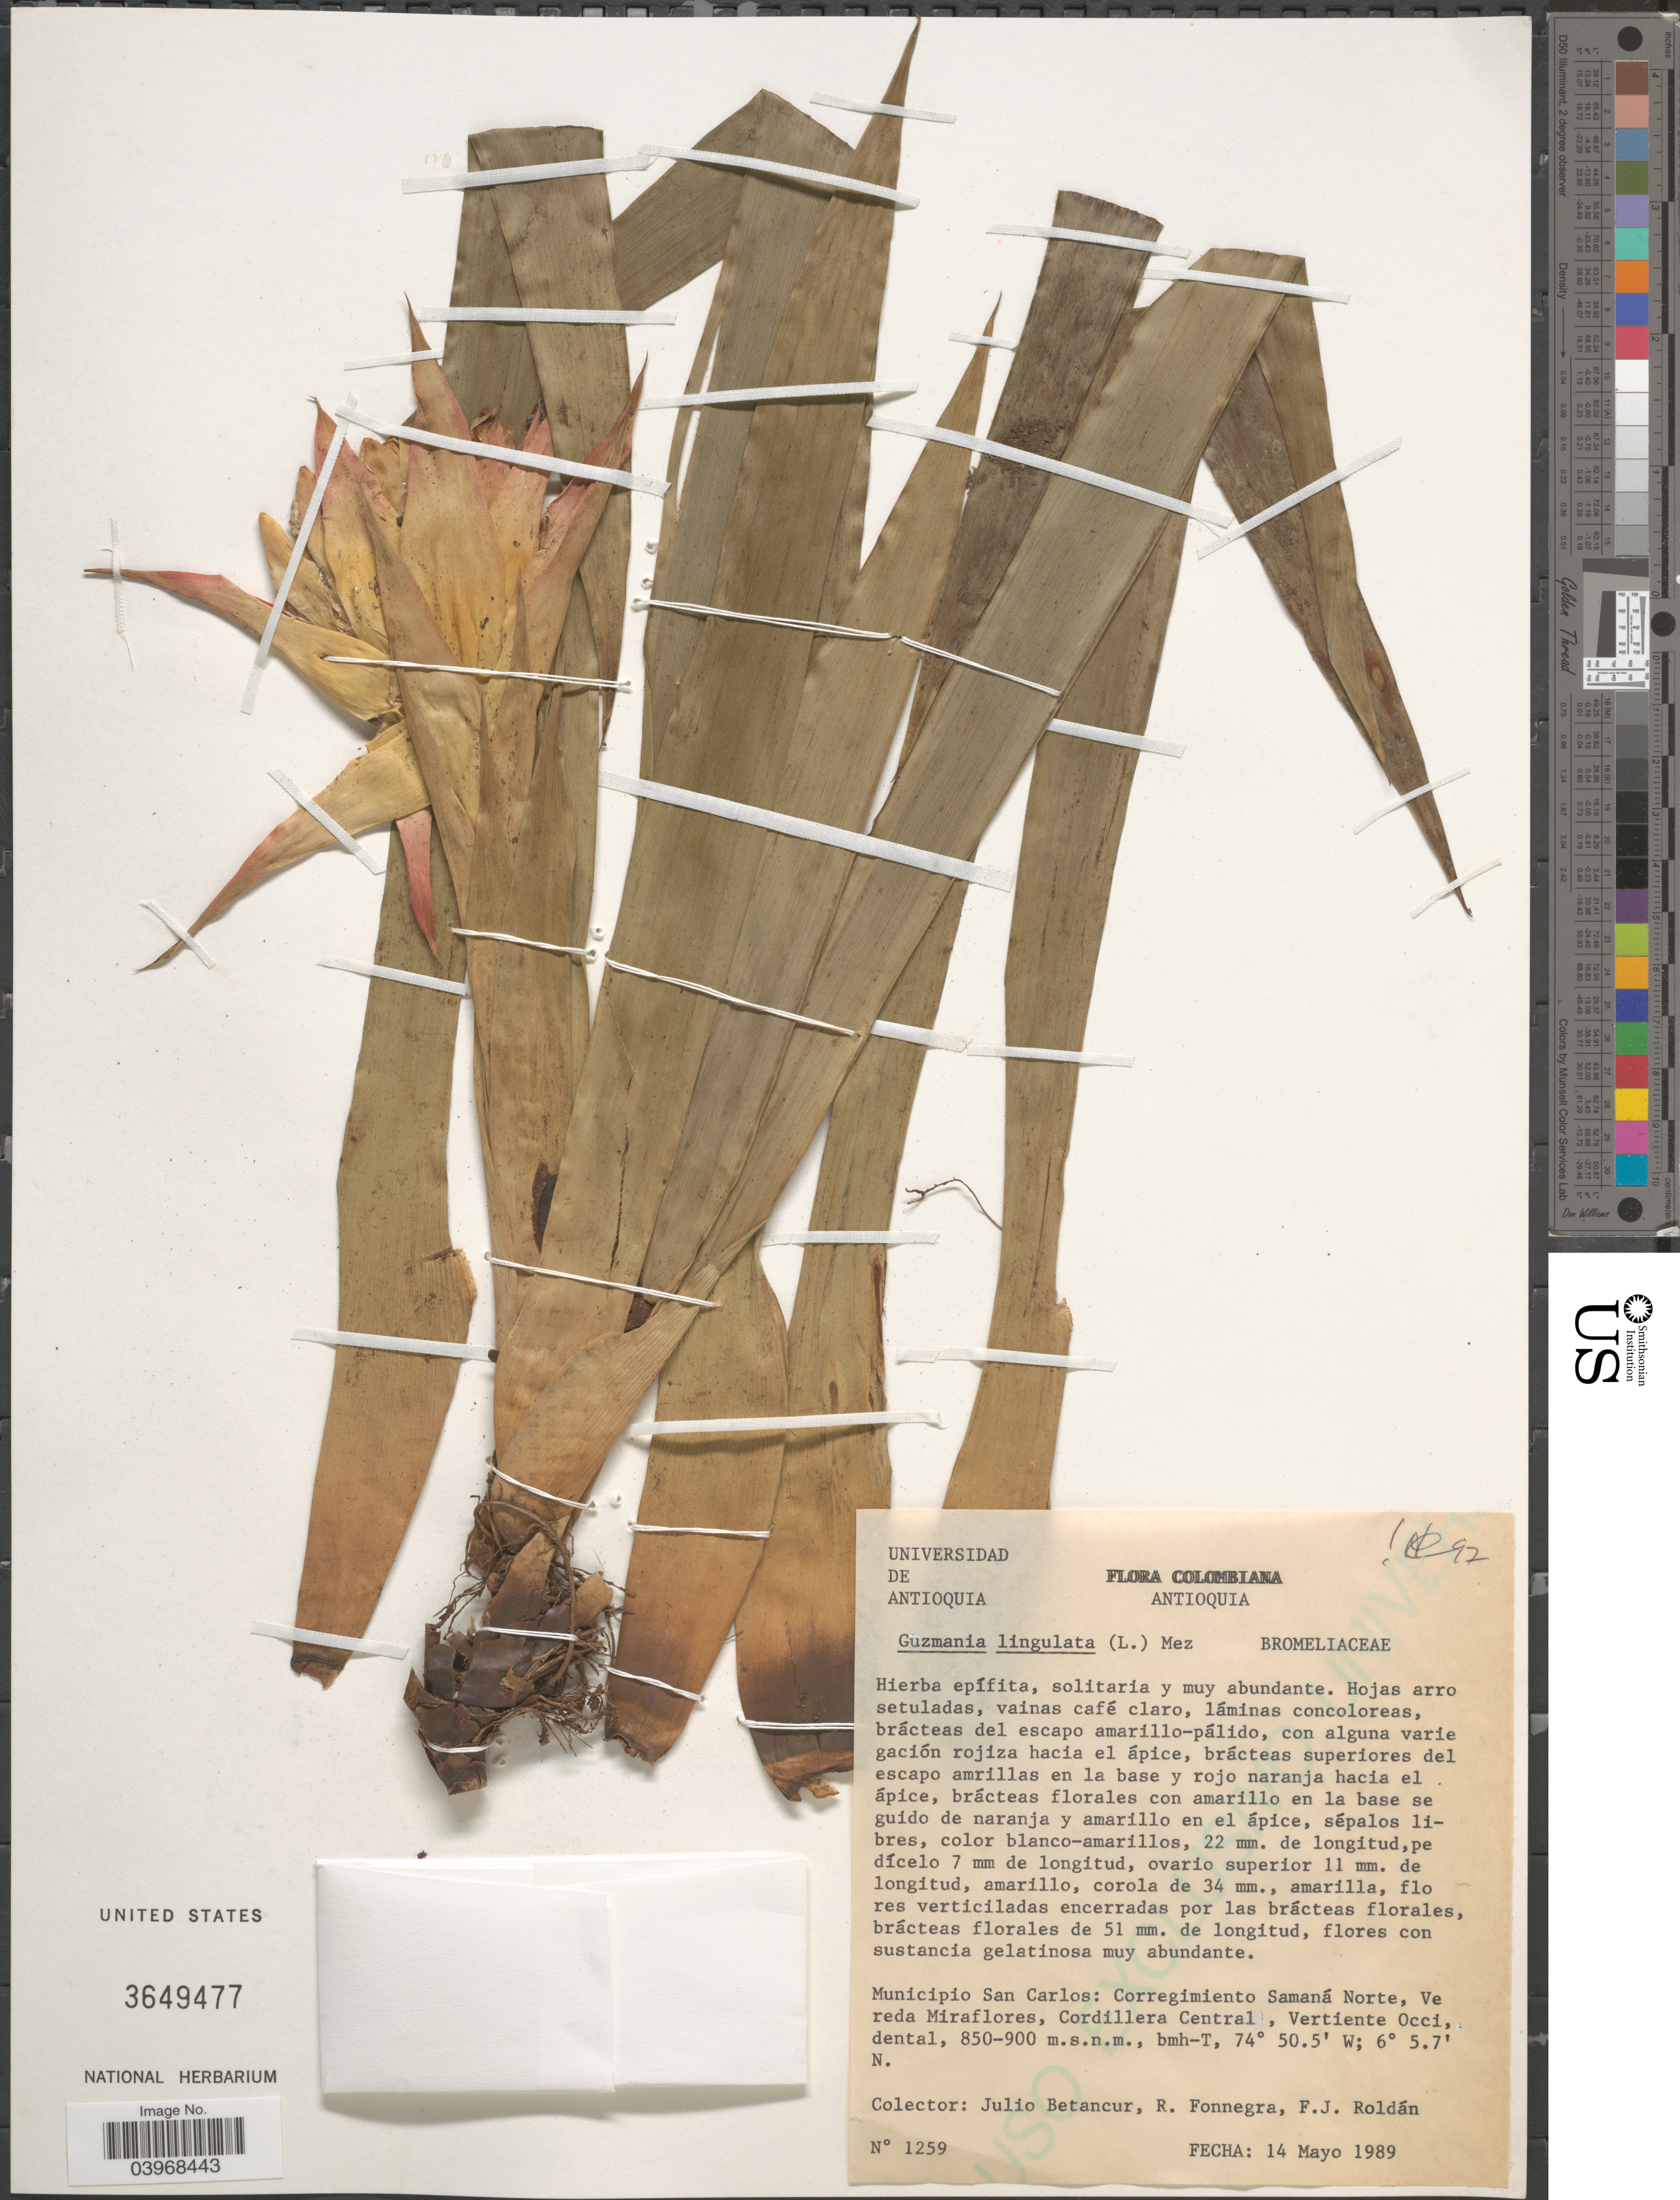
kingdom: Plantae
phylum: Tracheophyta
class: Liliopsida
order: Poales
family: Bromeliaceae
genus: Guzmania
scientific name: Guzmania lingulata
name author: (L.) Mez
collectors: J. Betancur, R. Fonnegra & F. J. Roldán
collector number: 1259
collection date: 1989-05-14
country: Colombia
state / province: Antioquia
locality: Municipio San Carlos: Corregimiento Samaná Norte, Vereda Miraflores, Cordillera Central, Vertiente Occidental.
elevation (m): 850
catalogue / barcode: US 3649477